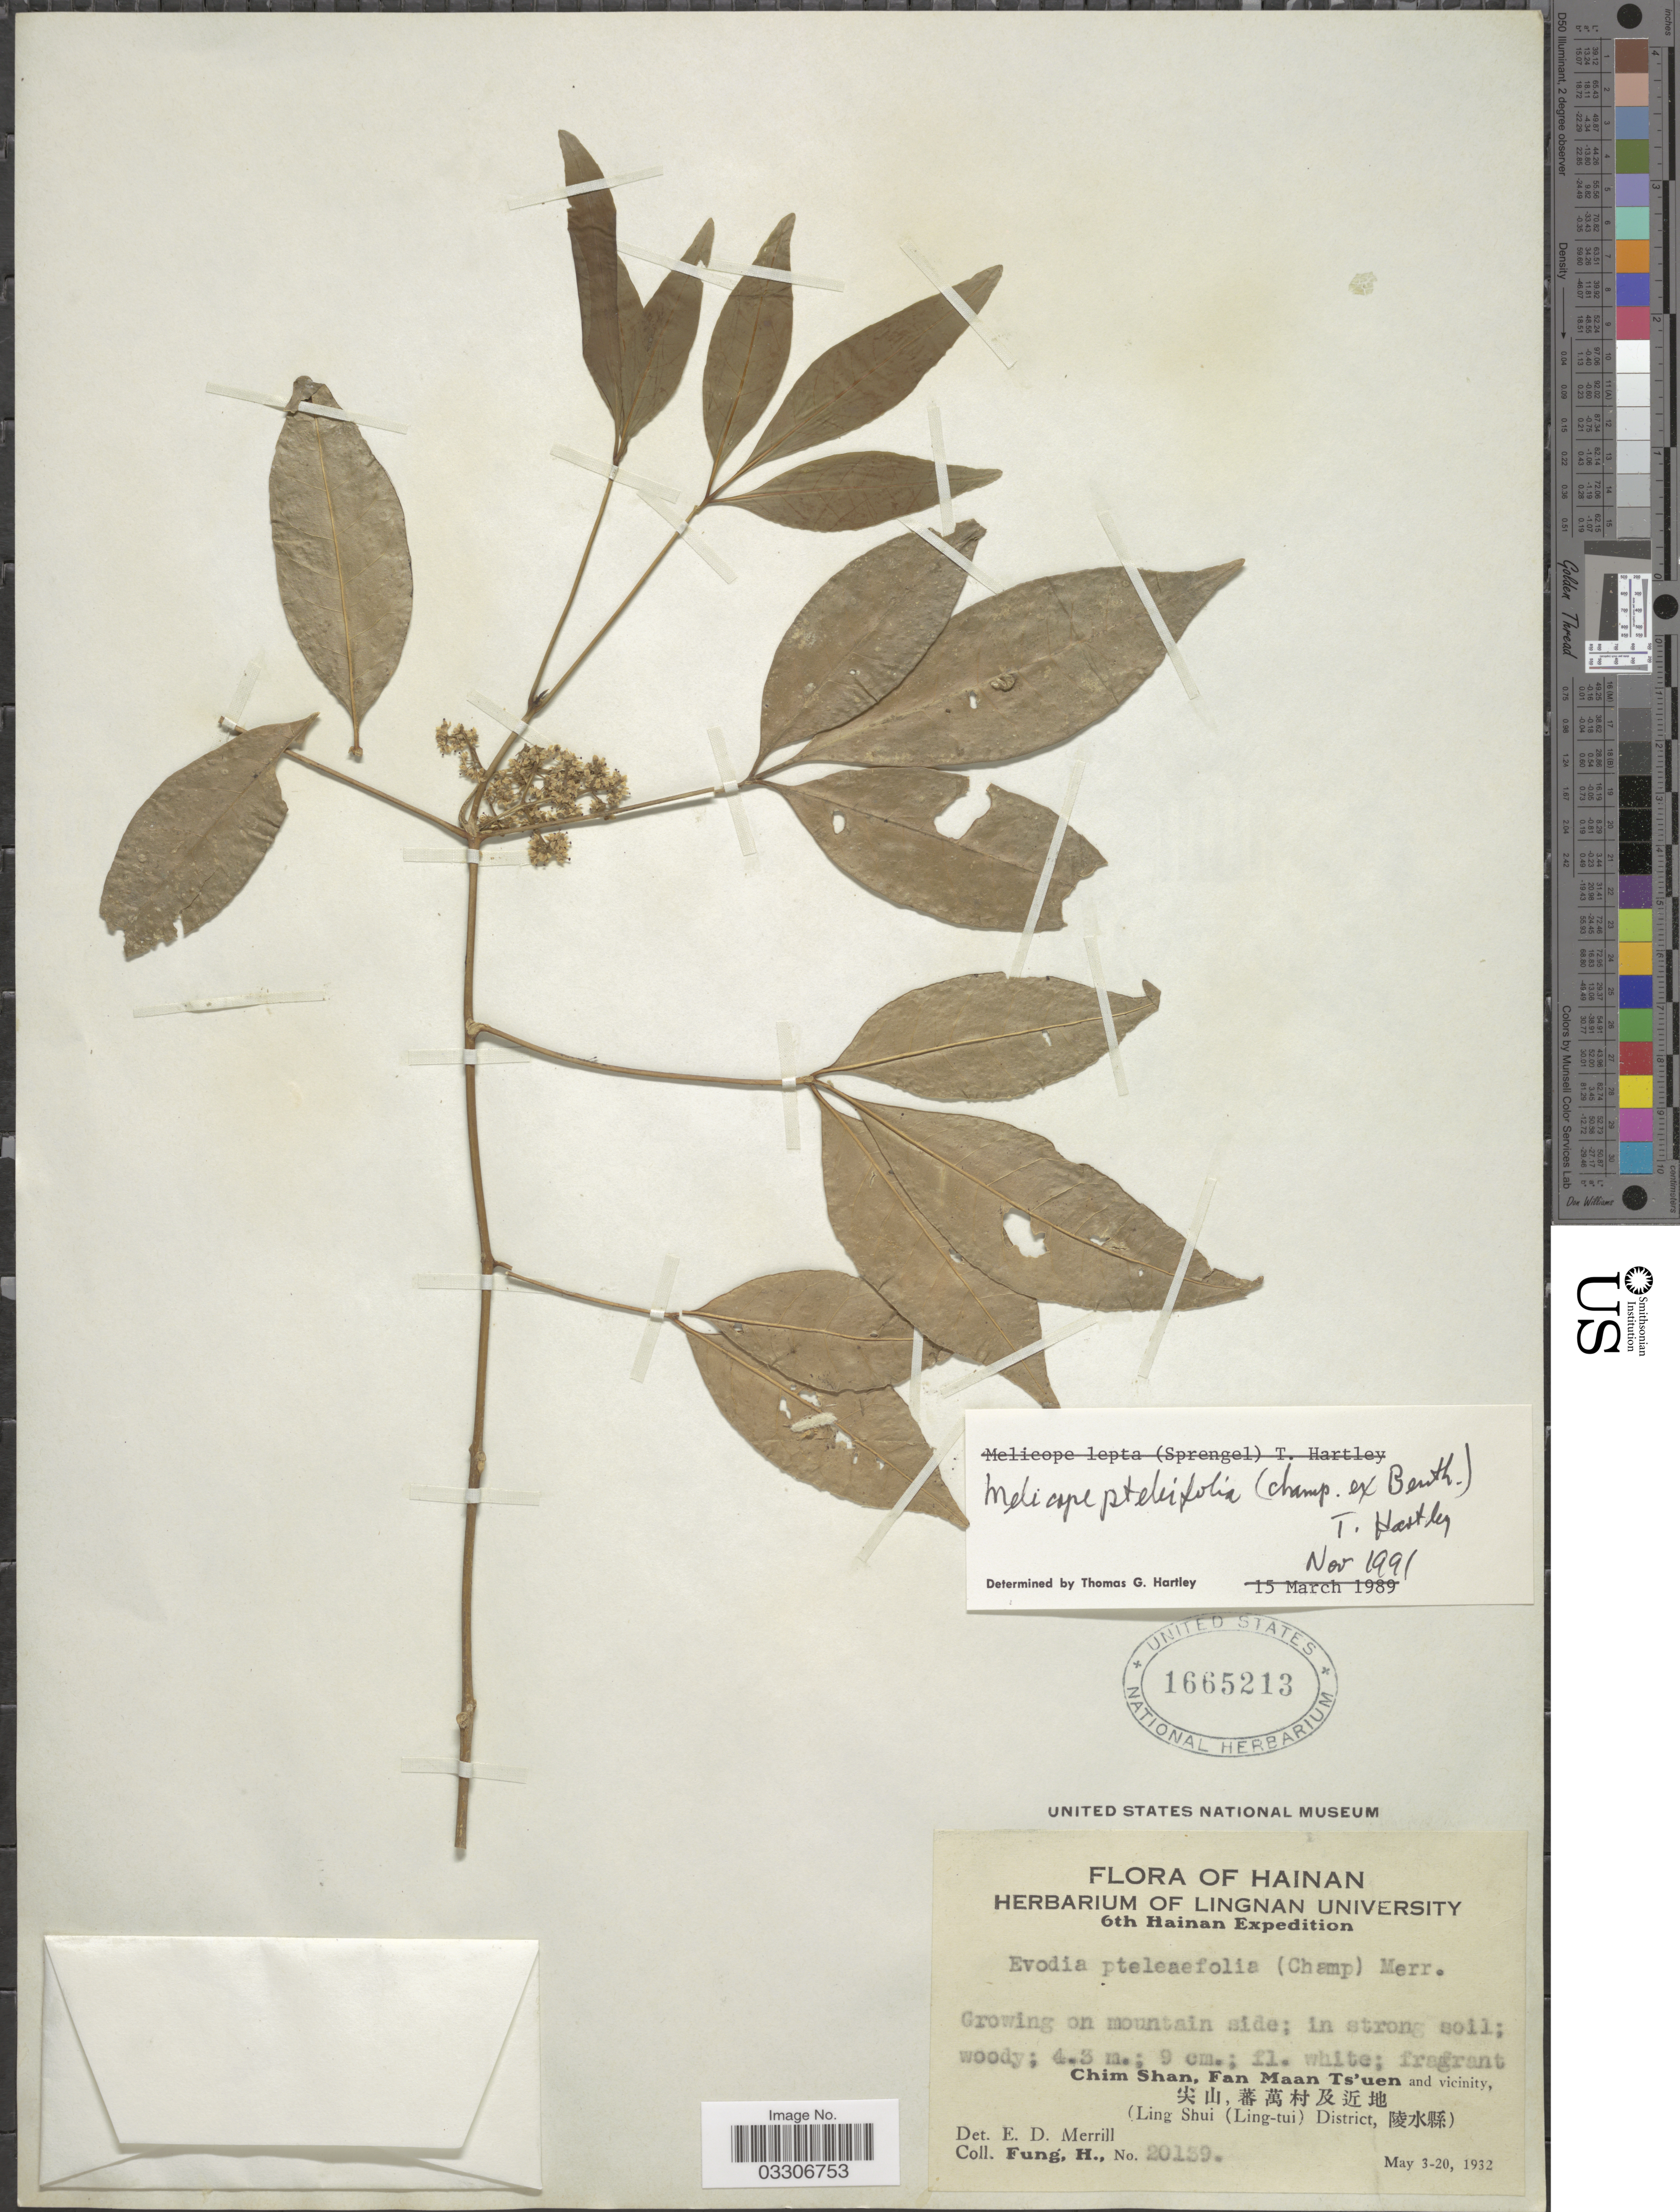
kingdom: Plantae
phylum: Tracheophyta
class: Magnoliopsida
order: Sapindales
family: Rutaceae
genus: Melicope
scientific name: Melicope pteleifolia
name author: (Champ. ex Benth.) T.G. Hartley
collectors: H. Fung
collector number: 20139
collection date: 1932-05-03/1932-05-20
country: China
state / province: Hainan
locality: Chim Shan, Fan Maan Ts'uen and vicinity, (Ling Shui (Ling-tui) District.)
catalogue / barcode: US 1665213